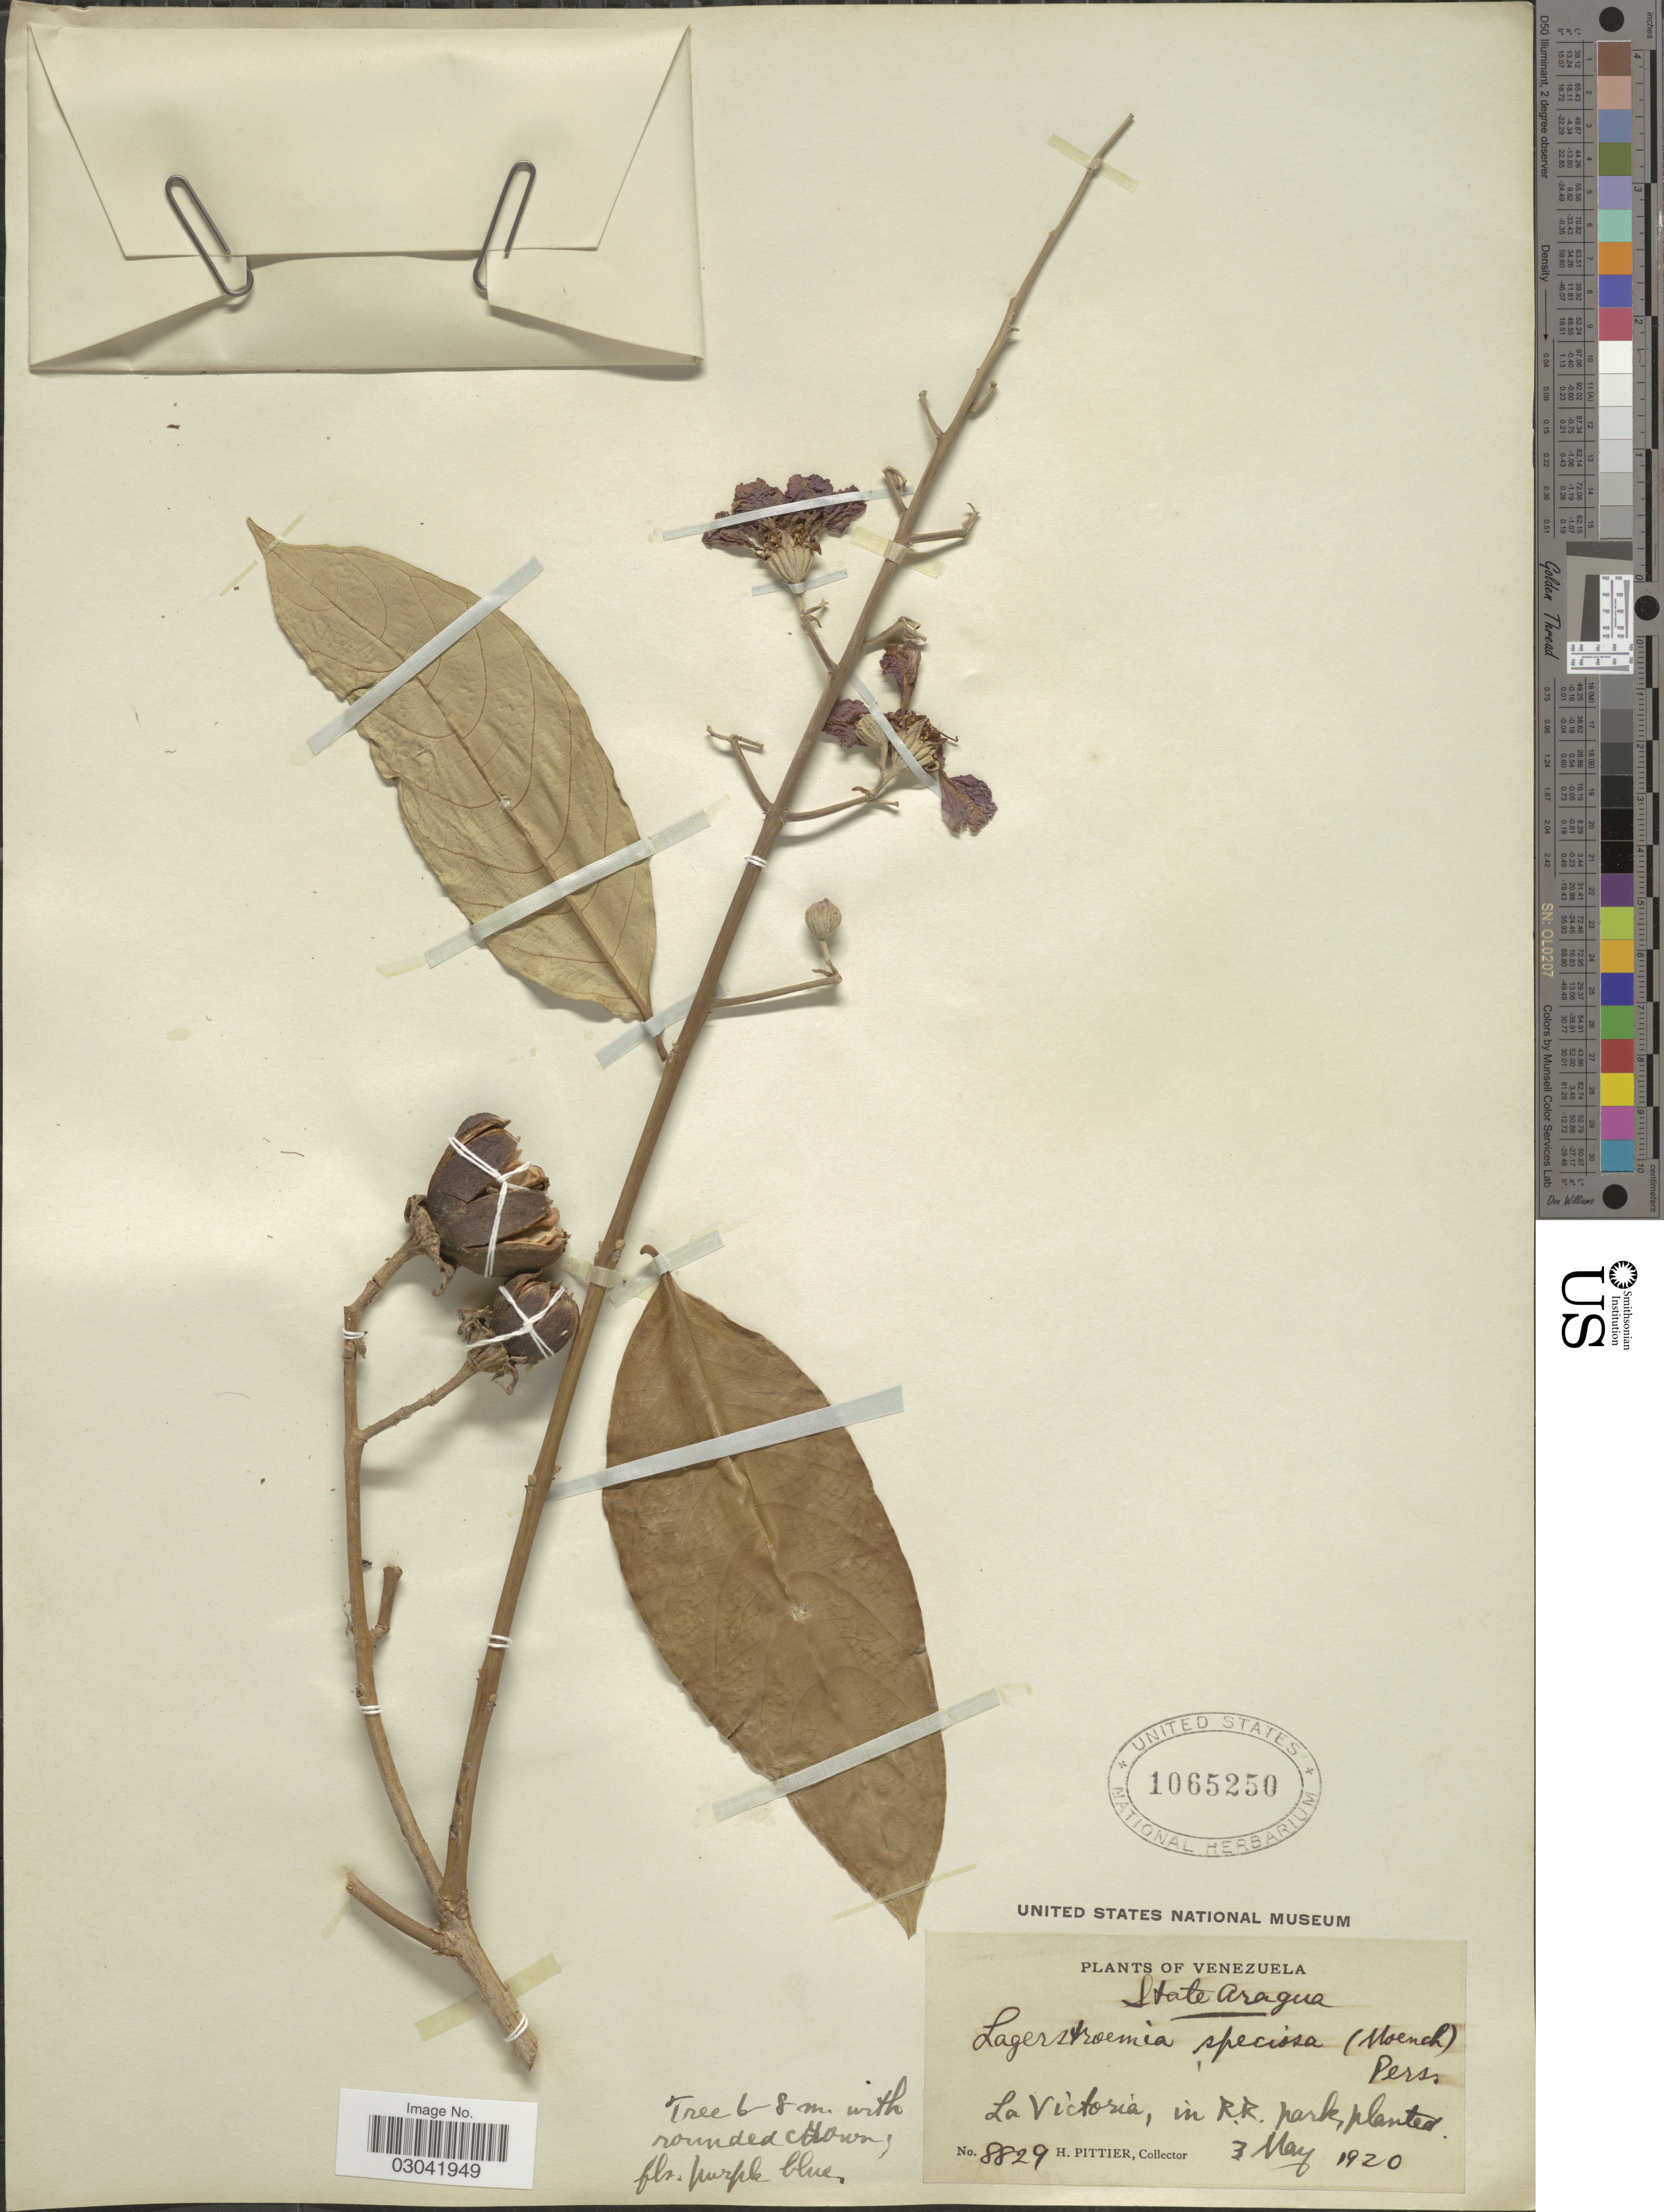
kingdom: Plantae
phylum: Tracheophyta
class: Magnoliopsida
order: Myrtales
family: Lythraceae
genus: Lagerstroemia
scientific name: Lagerstroemia speciosa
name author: (L.) Pers.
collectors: H. F. Pittier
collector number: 8829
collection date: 1920-05-03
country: Venezuela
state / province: Aragua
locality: La Victoria, in R.R.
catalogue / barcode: US 1065250